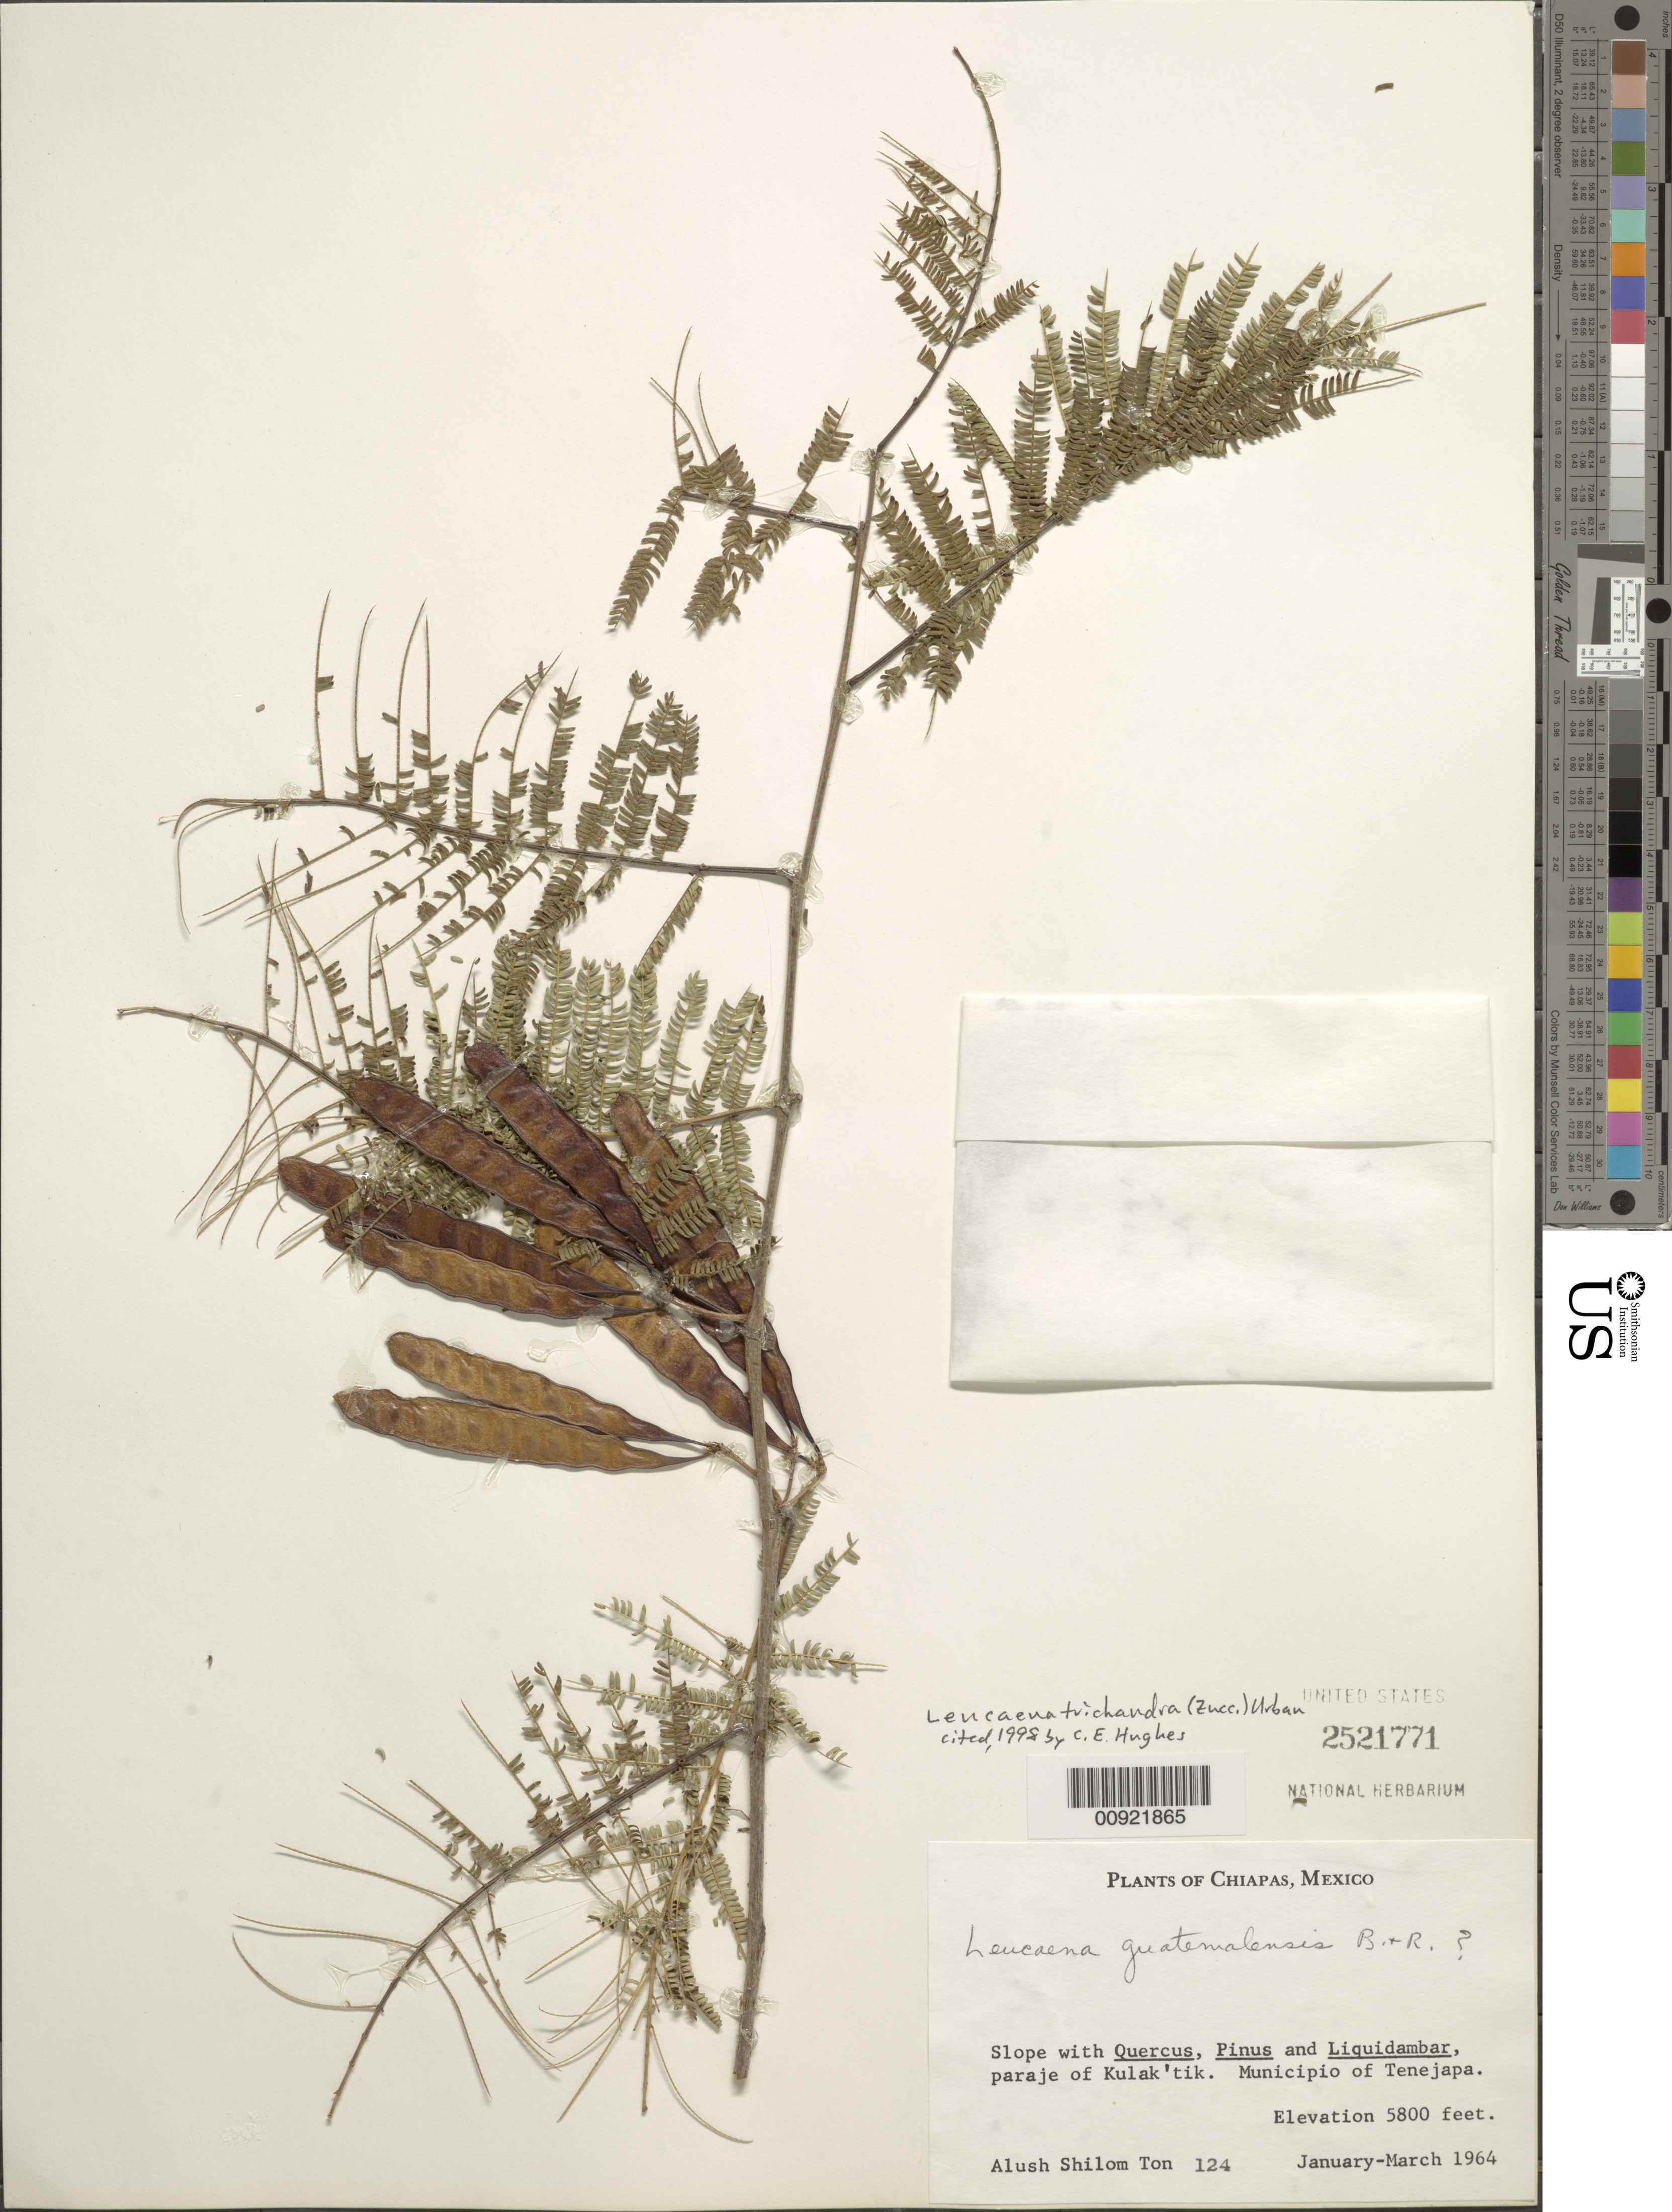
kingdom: Plantae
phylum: Tracheophyta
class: Magnoliopsida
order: Fabales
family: Fabaceae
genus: Leucaena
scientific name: Leucaena trichandra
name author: (Zucc.) Urb.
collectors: A. Shilom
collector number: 124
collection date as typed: Jan 1964 to -- Mar 1964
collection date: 1964-01/1964-03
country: Mexico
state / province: Chiapas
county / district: Tenejapa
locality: Paraje of Kulak'tik. Municipio of Tenejapa, Chiapas.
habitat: Slope with Quercus, Pinus and Liquidambar.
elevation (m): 1768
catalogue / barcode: US 2521771